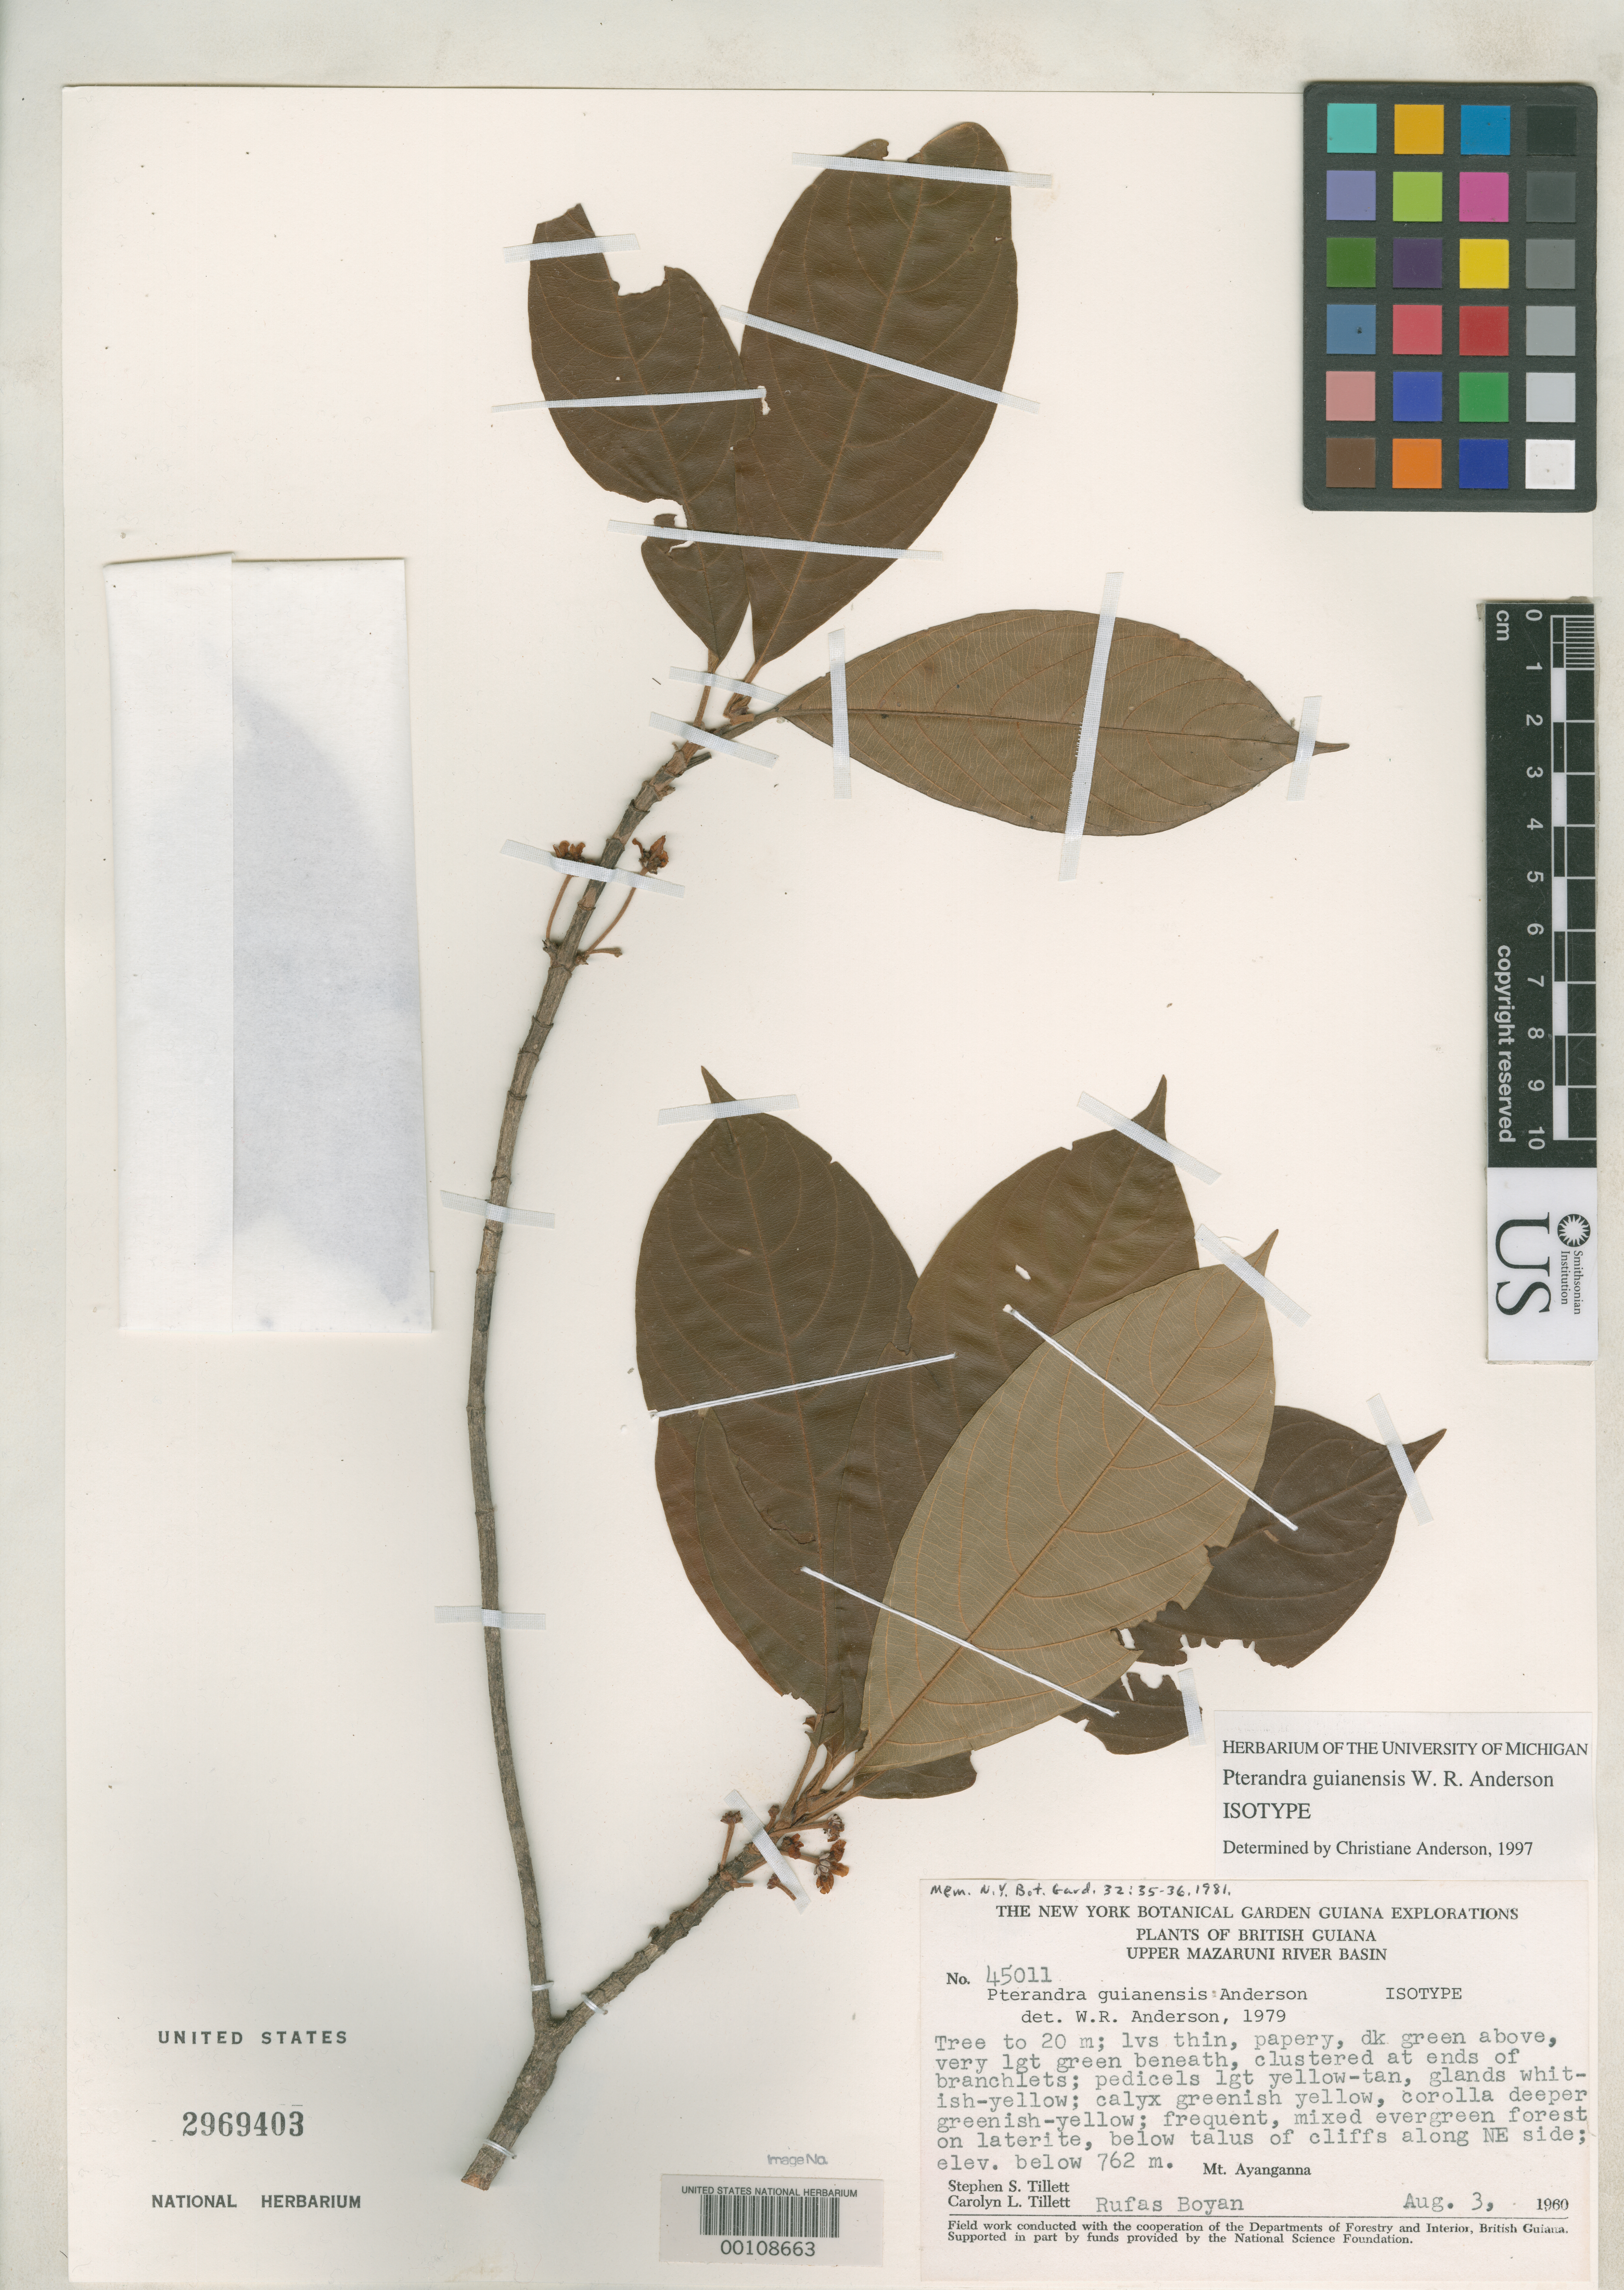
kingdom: Plantae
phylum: Tracheophyta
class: Magnoliopsida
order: Malpighiales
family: Malpighiaceae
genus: Pterandra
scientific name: Pterandra guianensis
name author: W.R. Anderson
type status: Isotype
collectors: S. S. Tillett, C. L. Tillett & R. Boyan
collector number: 45011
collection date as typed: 03 Aug 1960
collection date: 1960-08-03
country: Guyana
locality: Upper Mazaruni River Basin, Mt. Ayanganna, below talus of cliffs along NE side.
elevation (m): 762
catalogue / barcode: US 2969403